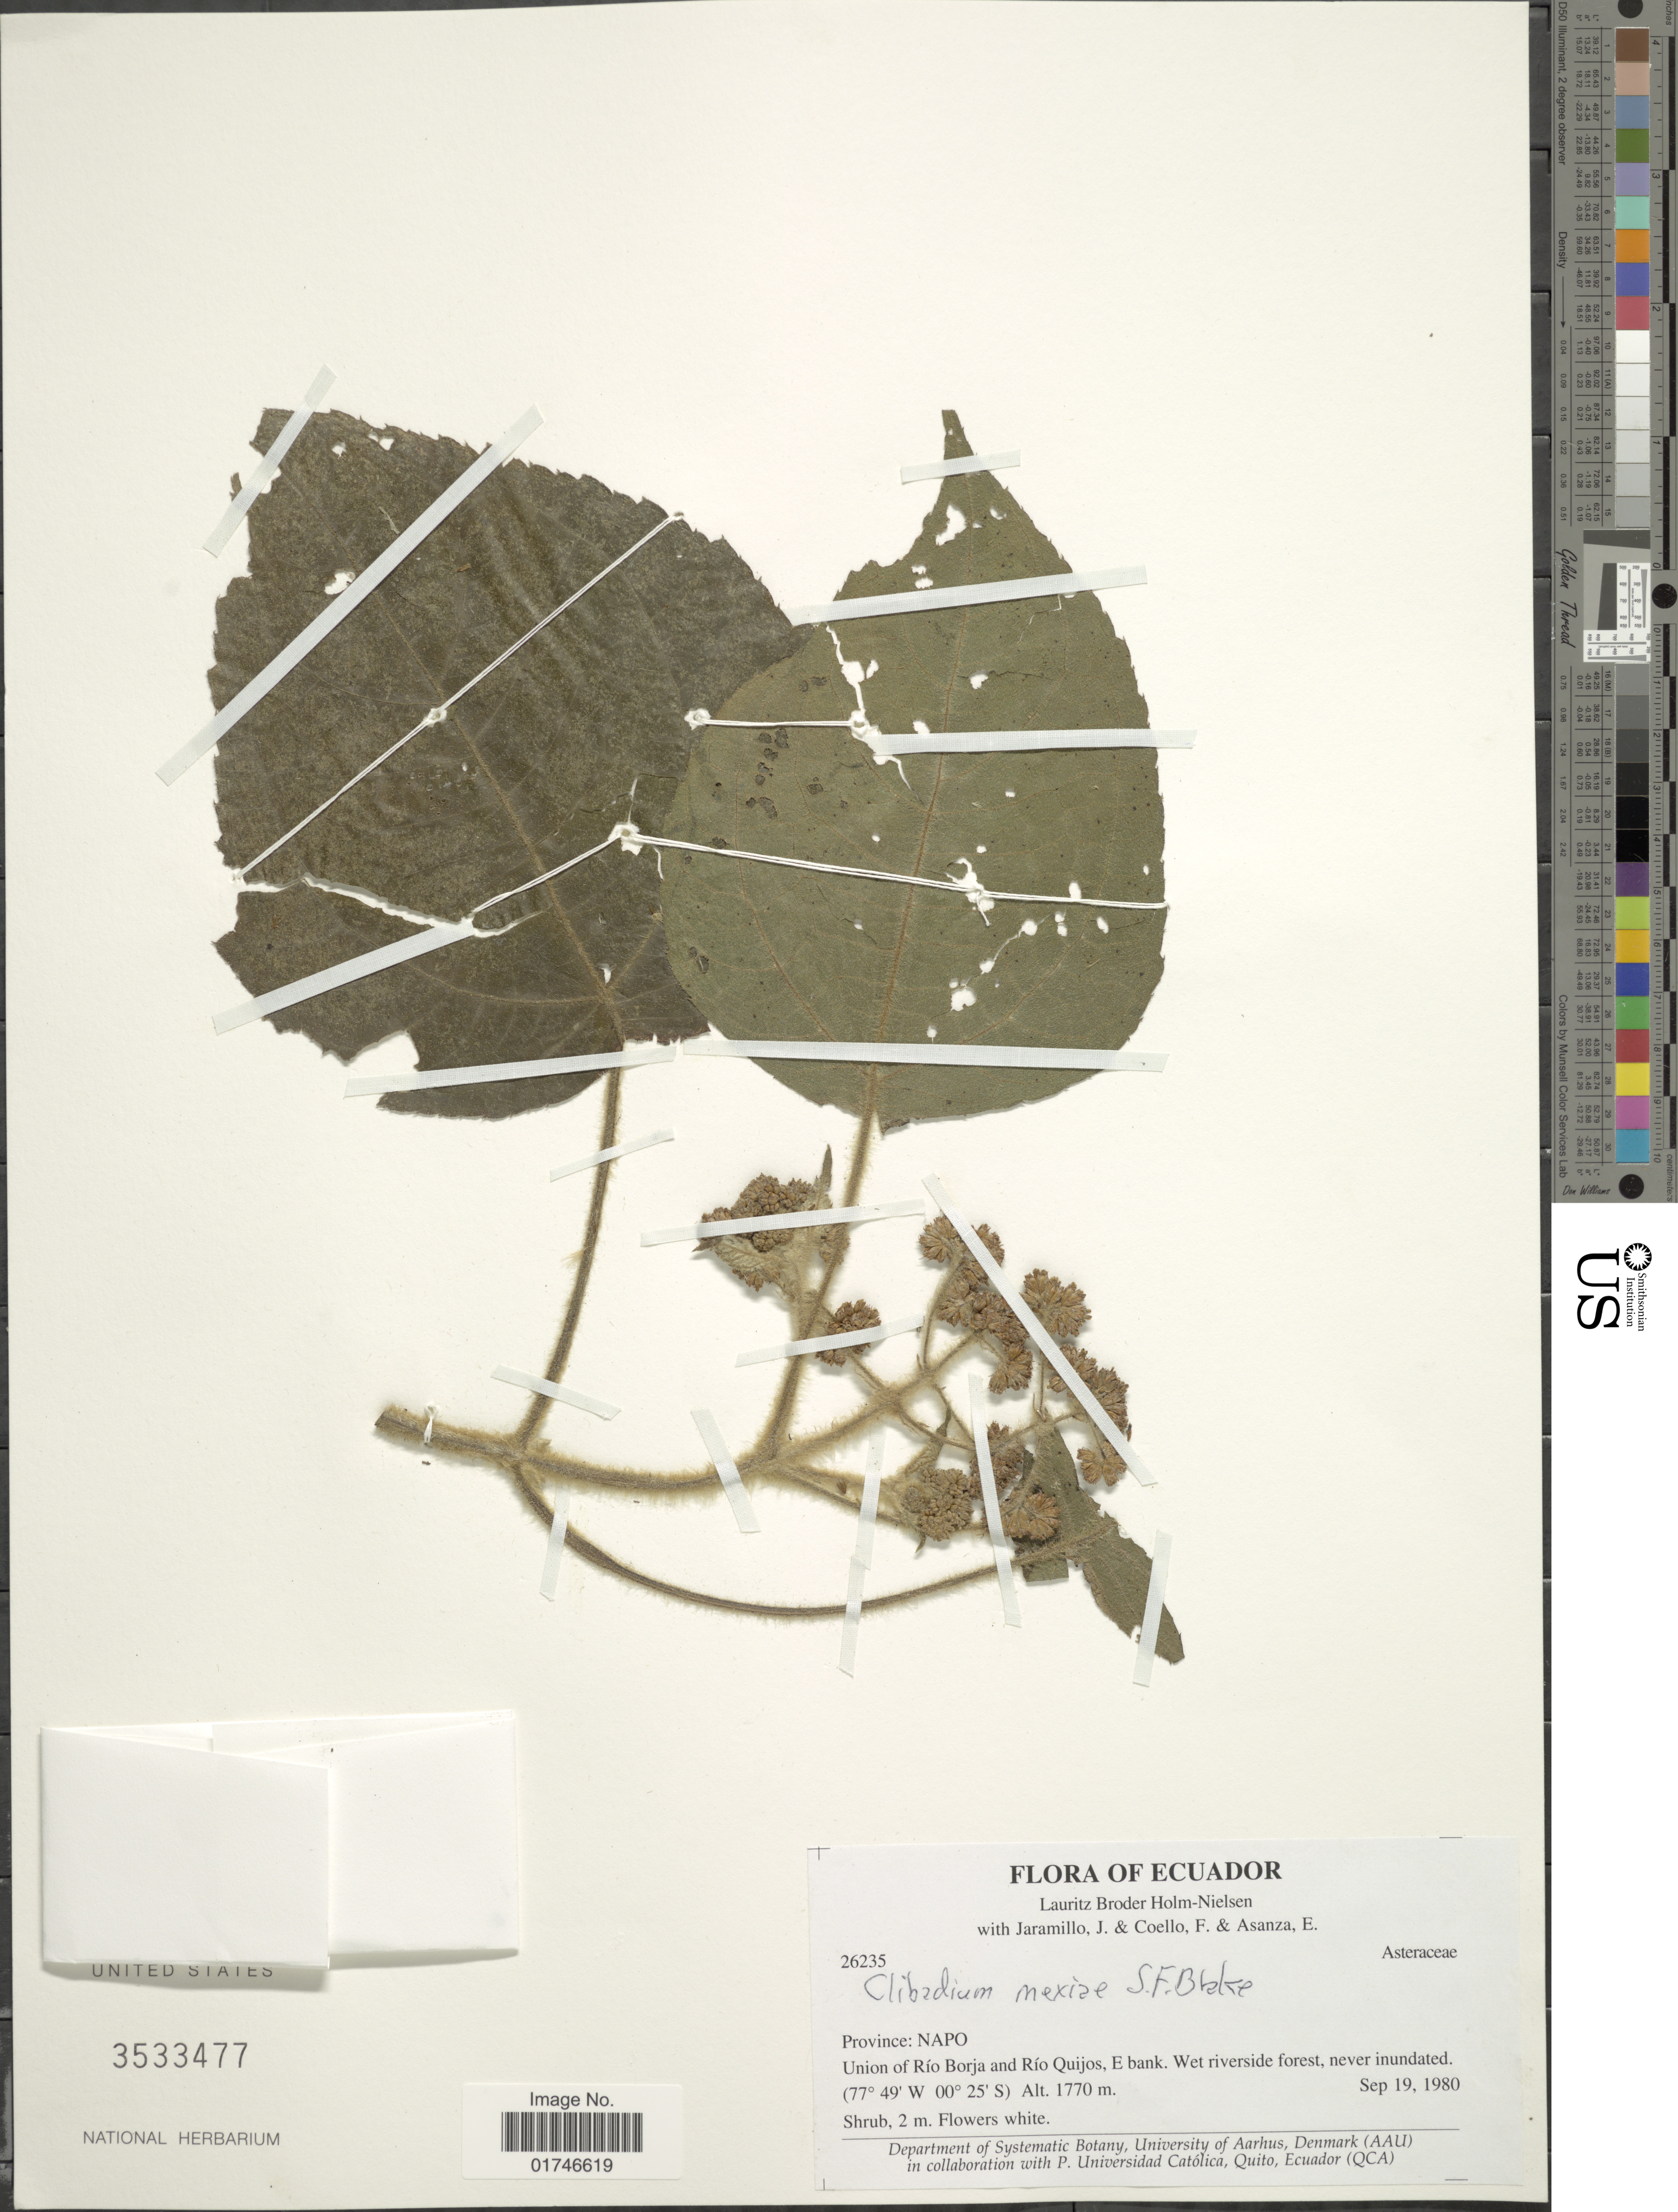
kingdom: Plantae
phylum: Tracheophyta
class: Magnoliopsida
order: Asterales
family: Asteraceae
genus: Clibadium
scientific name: Clibadium mexiae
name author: S.F. Blake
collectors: L. B. Holm-Nielsen, J. Jaramillo, F. Coelho & E. Asanza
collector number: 26235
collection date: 1980-09-19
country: Ecuador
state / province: Napo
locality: Province: Napo. Union of Rio Borja and Rio Quijos, E bank.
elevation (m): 1770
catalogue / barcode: US 3533477